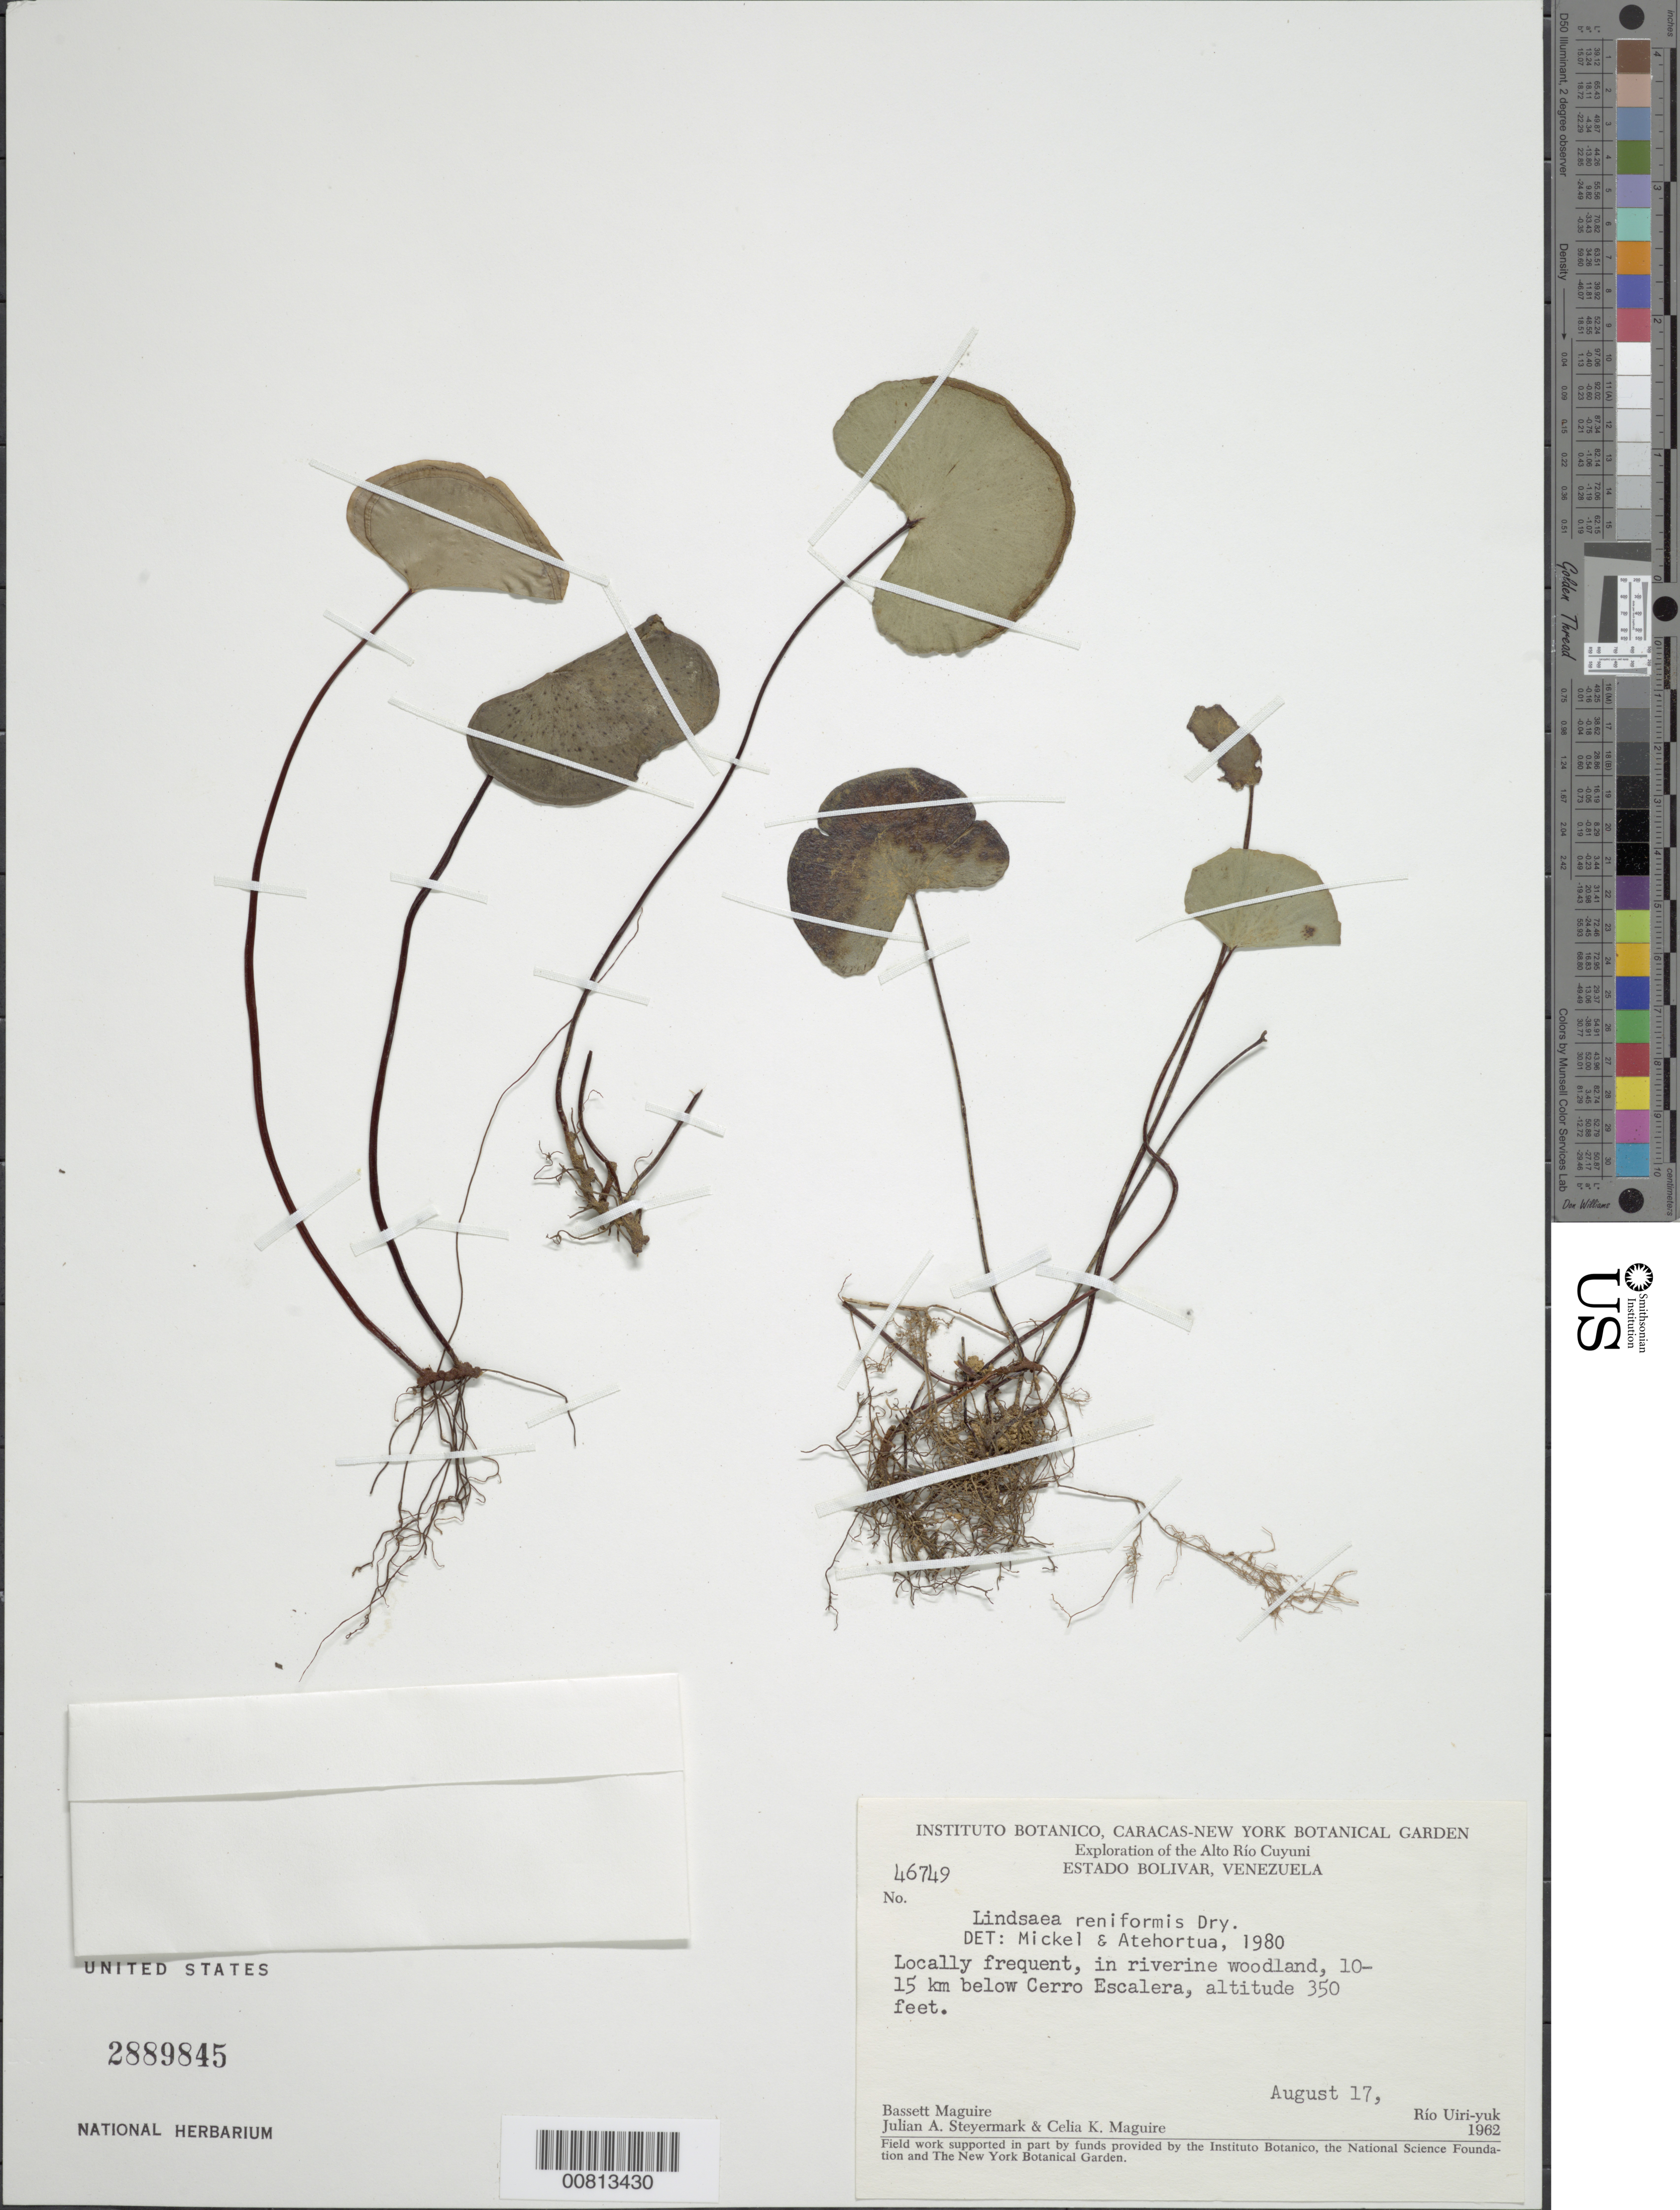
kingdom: Plantae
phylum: Tracheophyta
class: Polypodiopsida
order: Polypodiales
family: Lindsaeaceae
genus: Lindsaea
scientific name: Lindsaea reniformis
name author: Dryand.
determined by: Mickel, J. T.; Atehortúa, L. G.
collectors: B. Maguire, C. K. Maguire & G. Wilson-Browne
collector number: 46749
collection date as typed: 17-Aug-62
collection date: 1962-08-17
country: Venezuela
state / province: Bolívar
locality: Alto Río Cuyuni, Río Uiri-yuk, 10-15 km below Cerro La Escalera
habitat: Riverine woodland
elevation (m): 107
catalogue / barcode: US 2889845